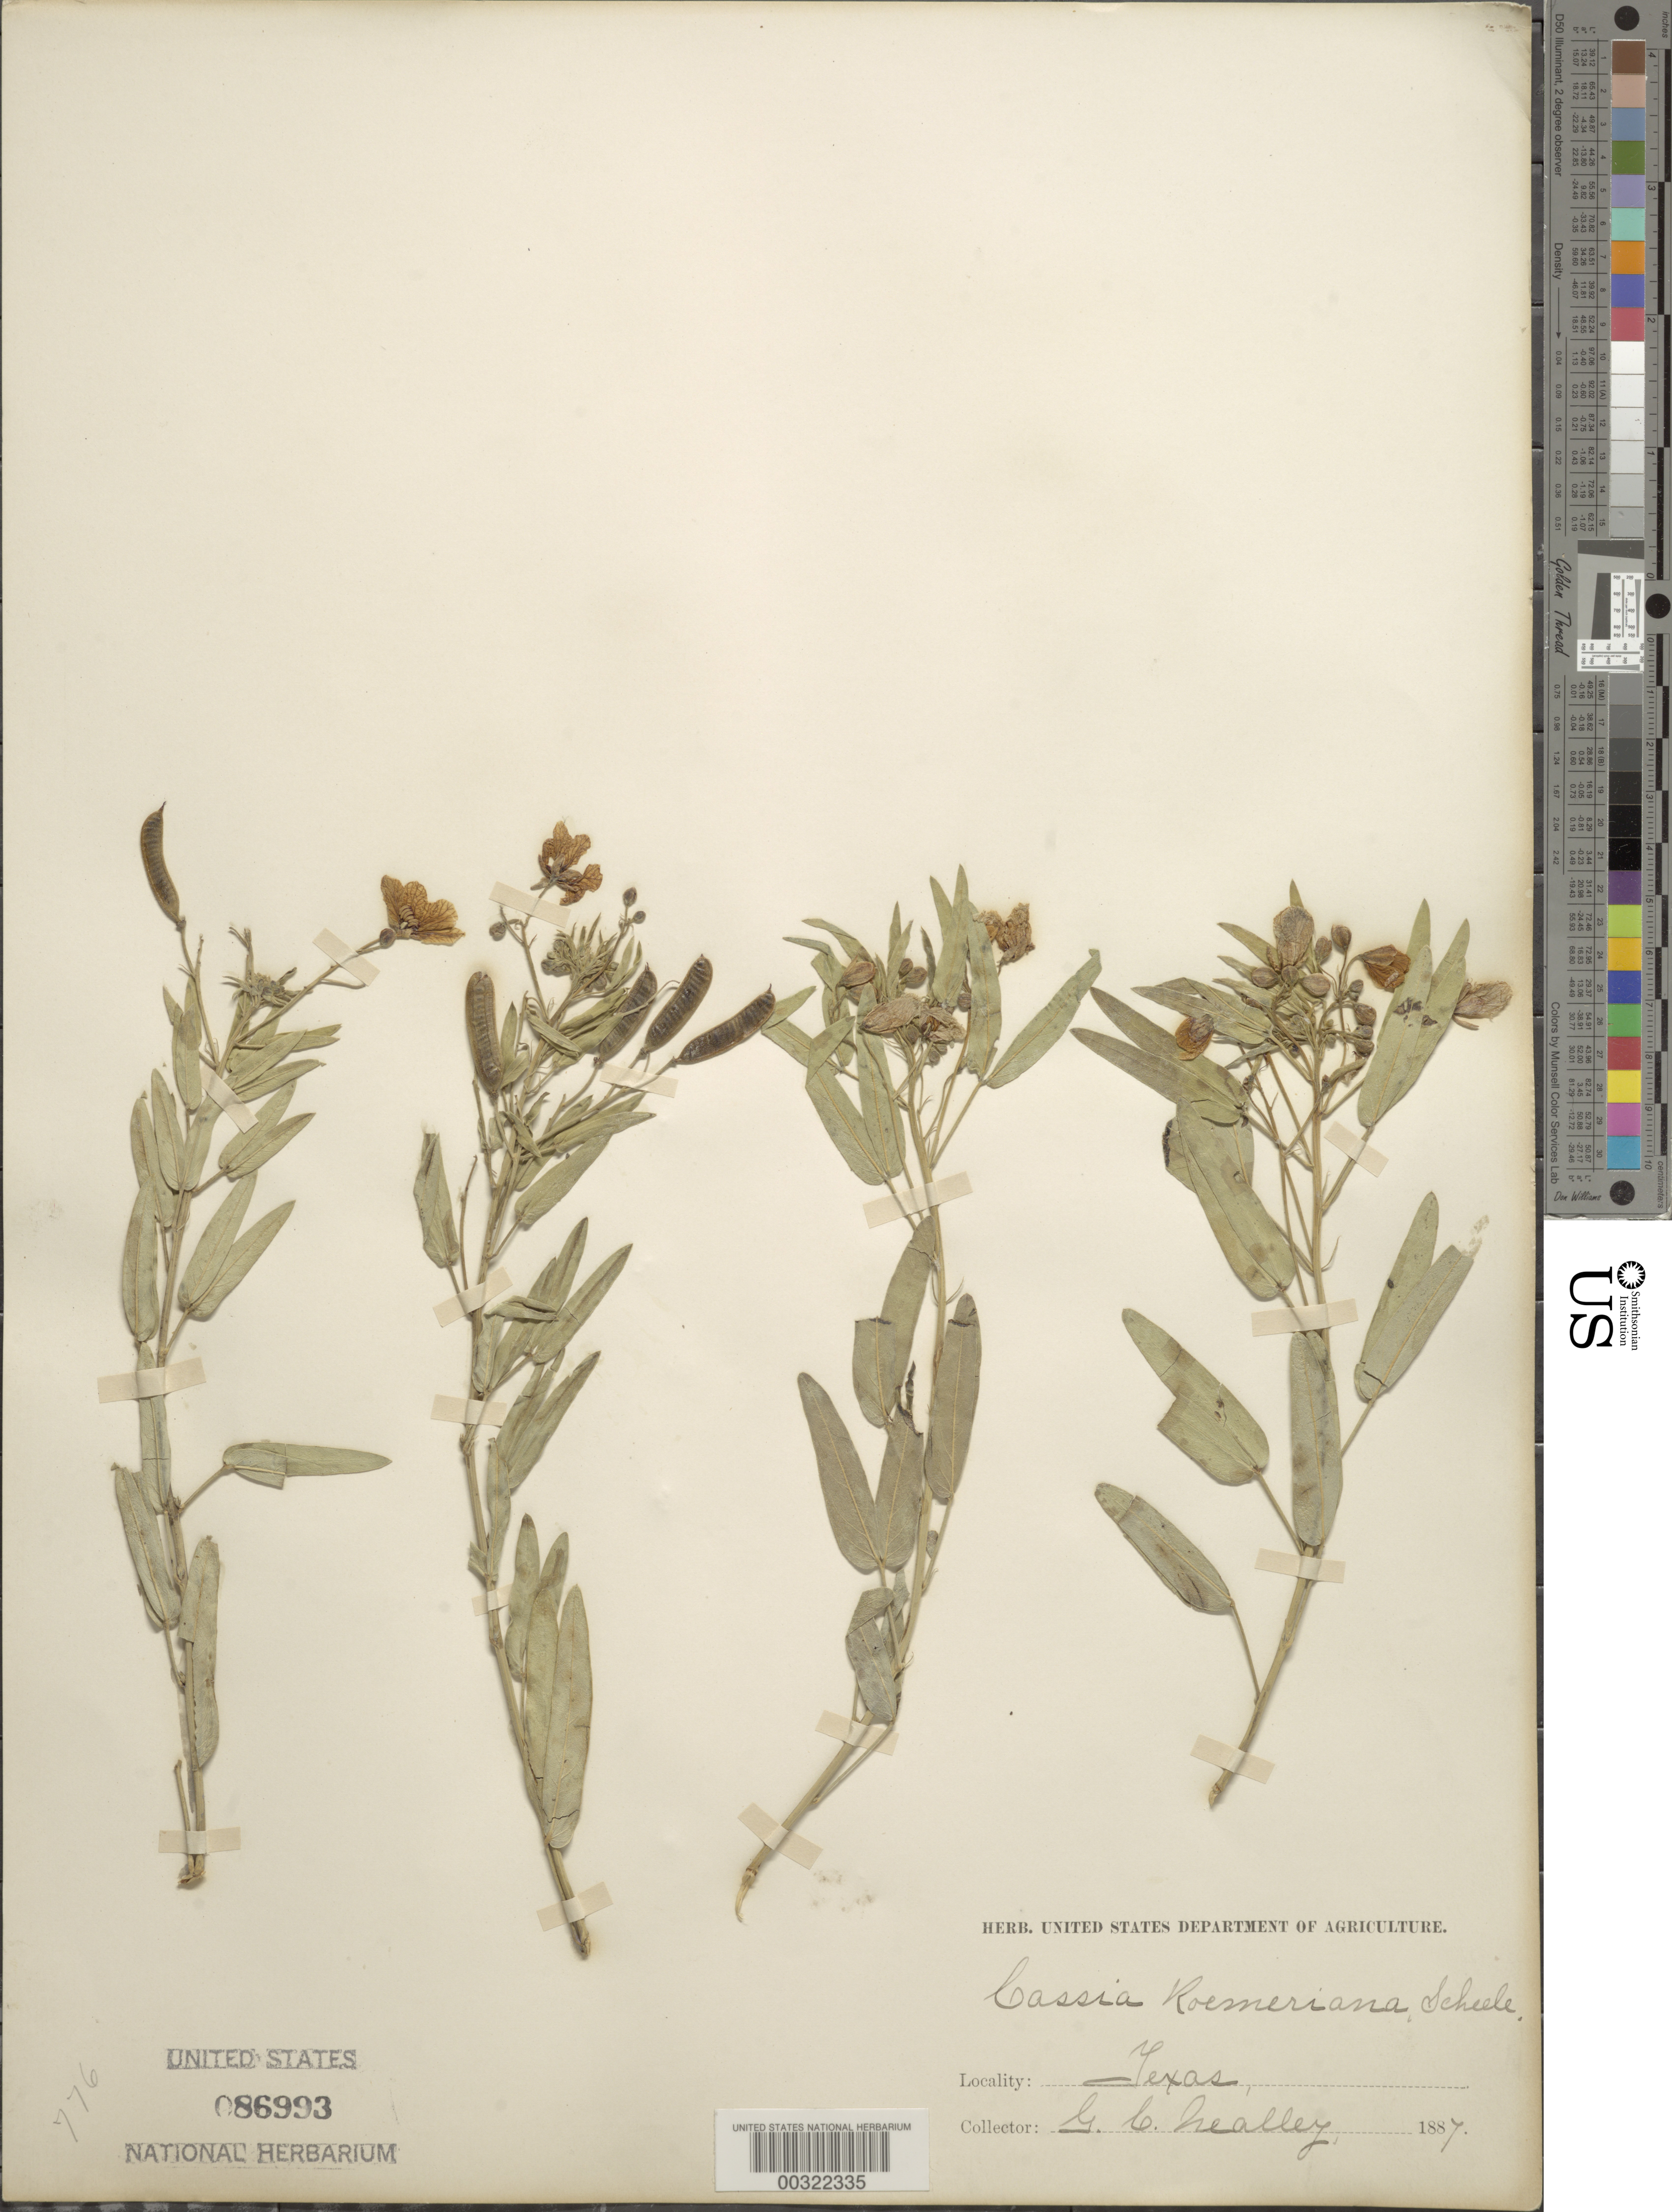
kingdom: Plantae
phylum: Tracheophyta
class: Magnoliopsida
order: Fabales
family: Fabaceae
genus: Senna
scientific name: Senna roemeriana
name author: (Scheele) H.S. Irwin & Barneby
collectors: G. C. Nealley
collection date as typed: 1887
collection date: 1887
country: United States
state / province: Texas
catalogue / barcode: US 86993